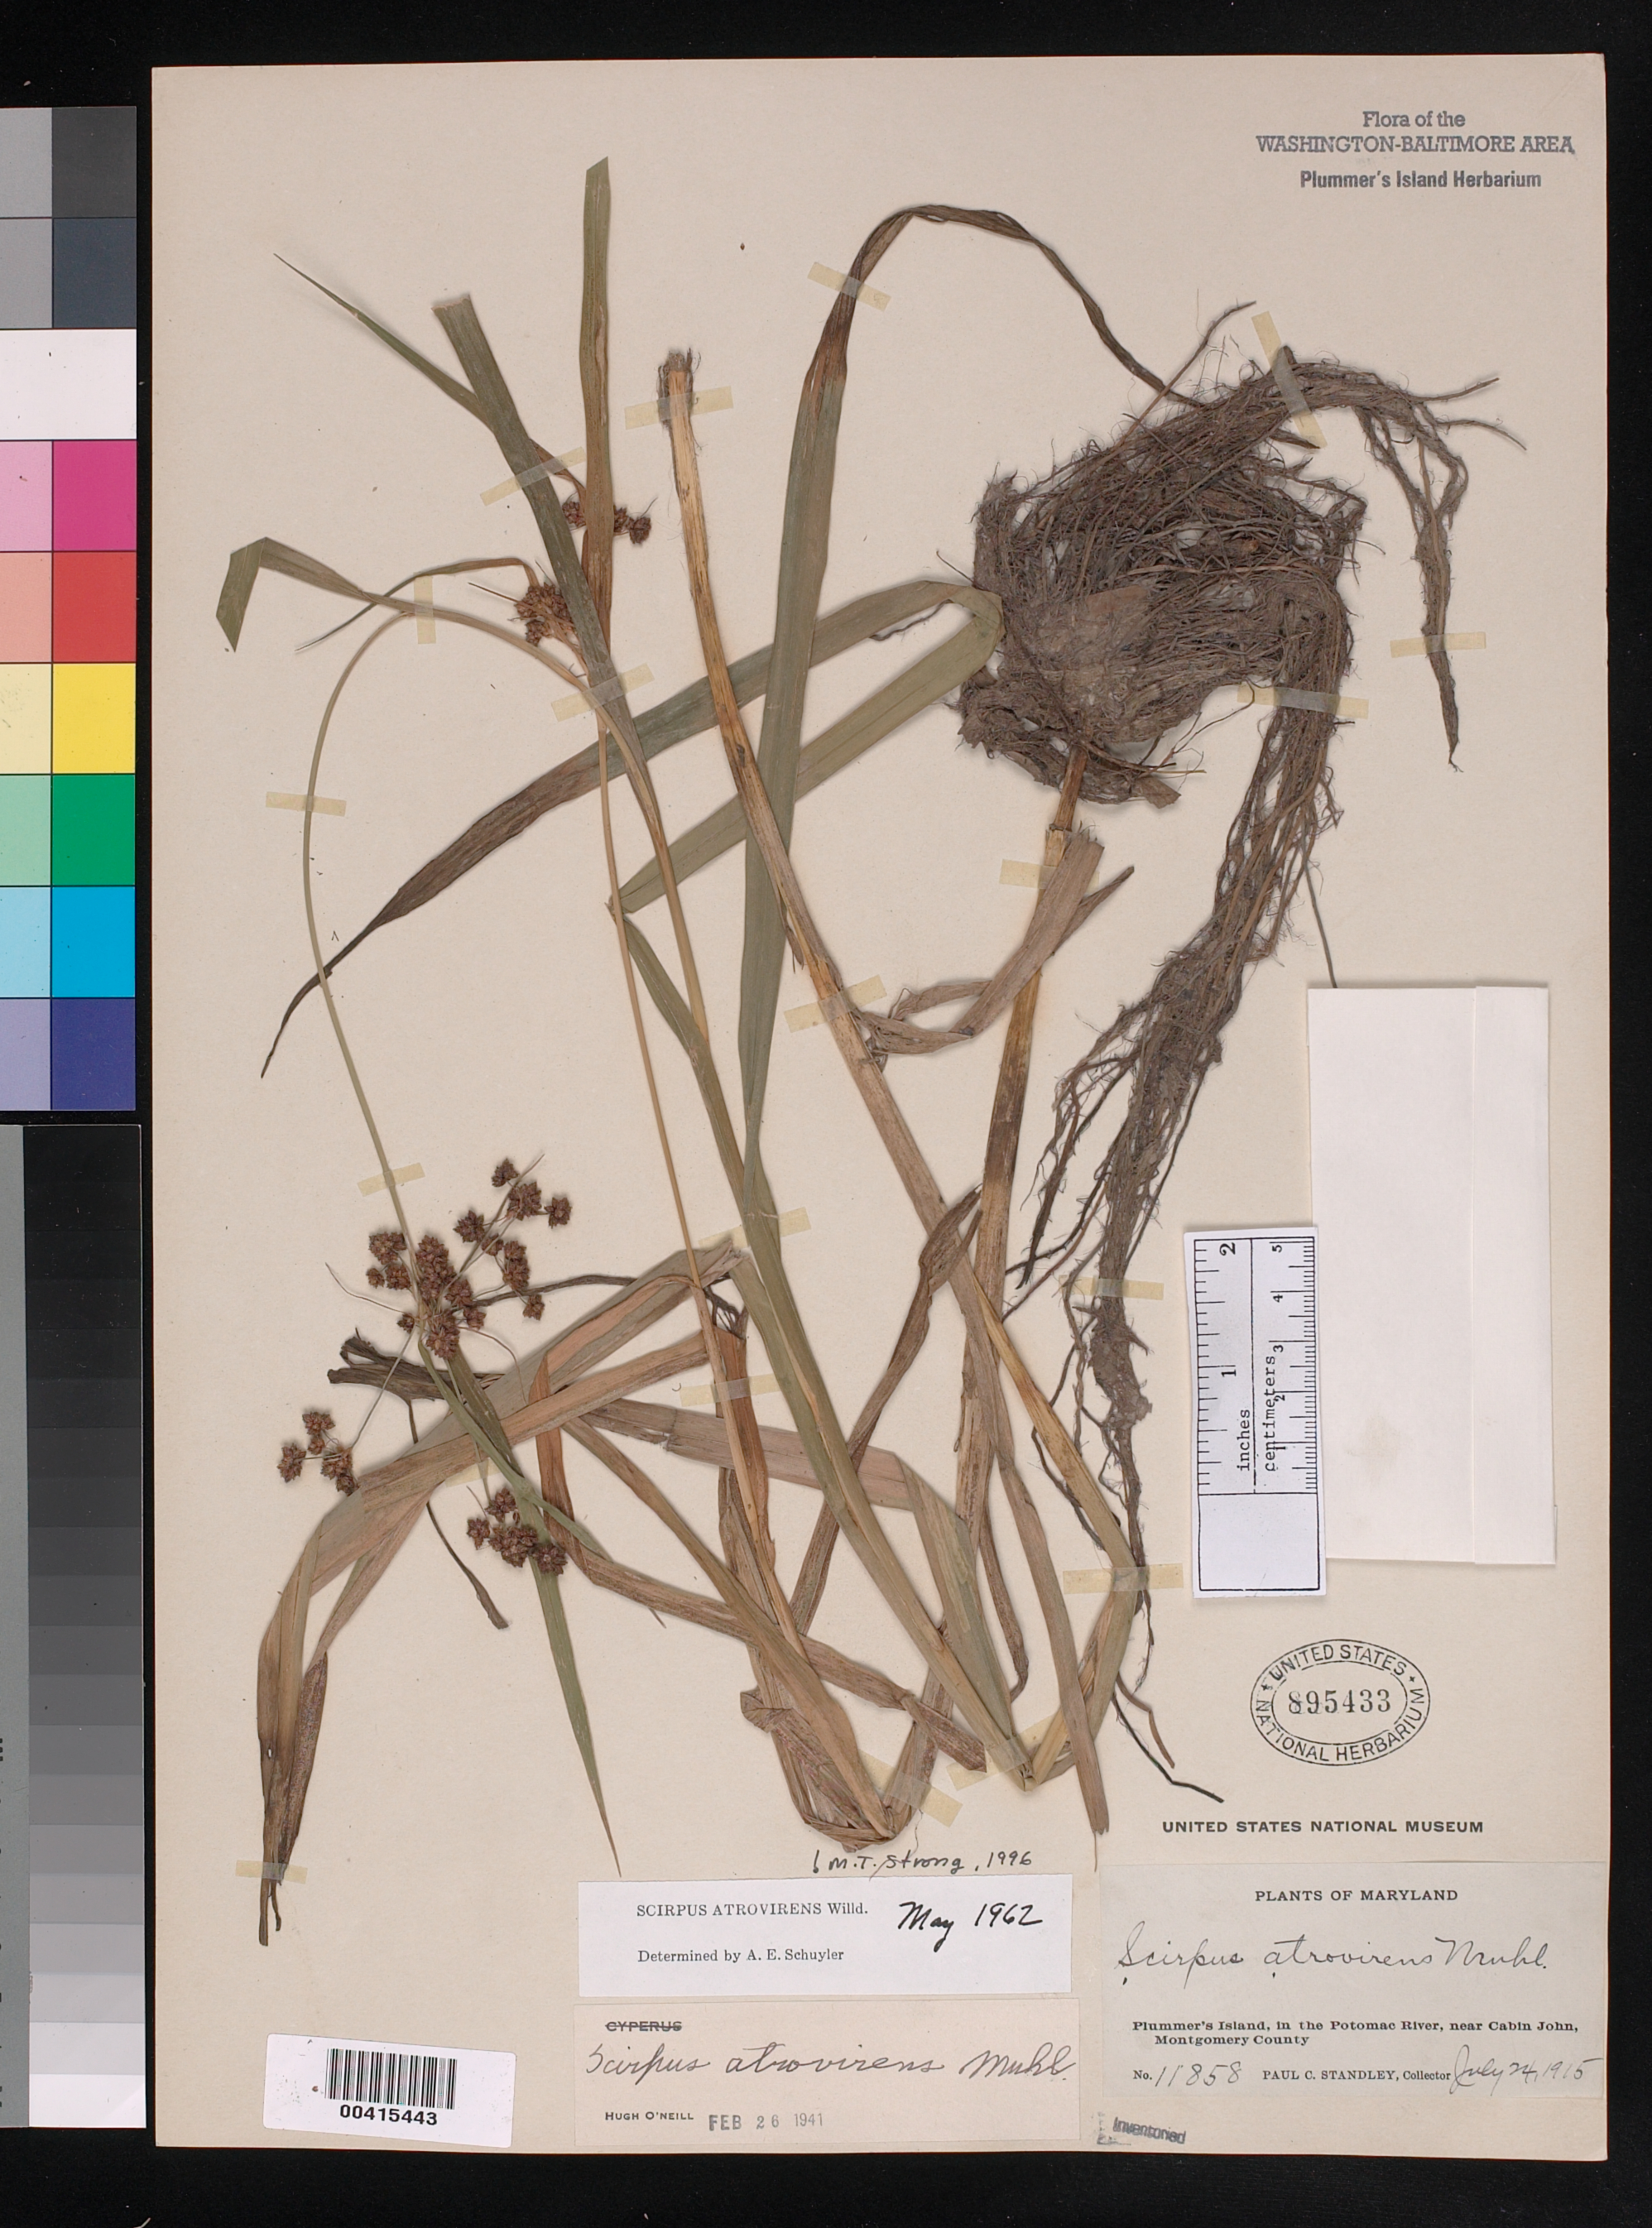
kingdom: Plantae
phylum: Tracheophyta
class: Liliopsida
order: Poales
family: Cyperaceae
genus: Scirpus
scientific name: Scirpus atrovirens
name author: Willd.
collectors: P. C. Standley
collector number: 11858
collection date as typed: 24 Jul 1915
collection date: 1915-07-24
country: United States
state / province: Maryland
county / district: Montgomery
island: Plummers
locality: Plummer's Island C. & O. Canal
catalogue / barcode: US 895433